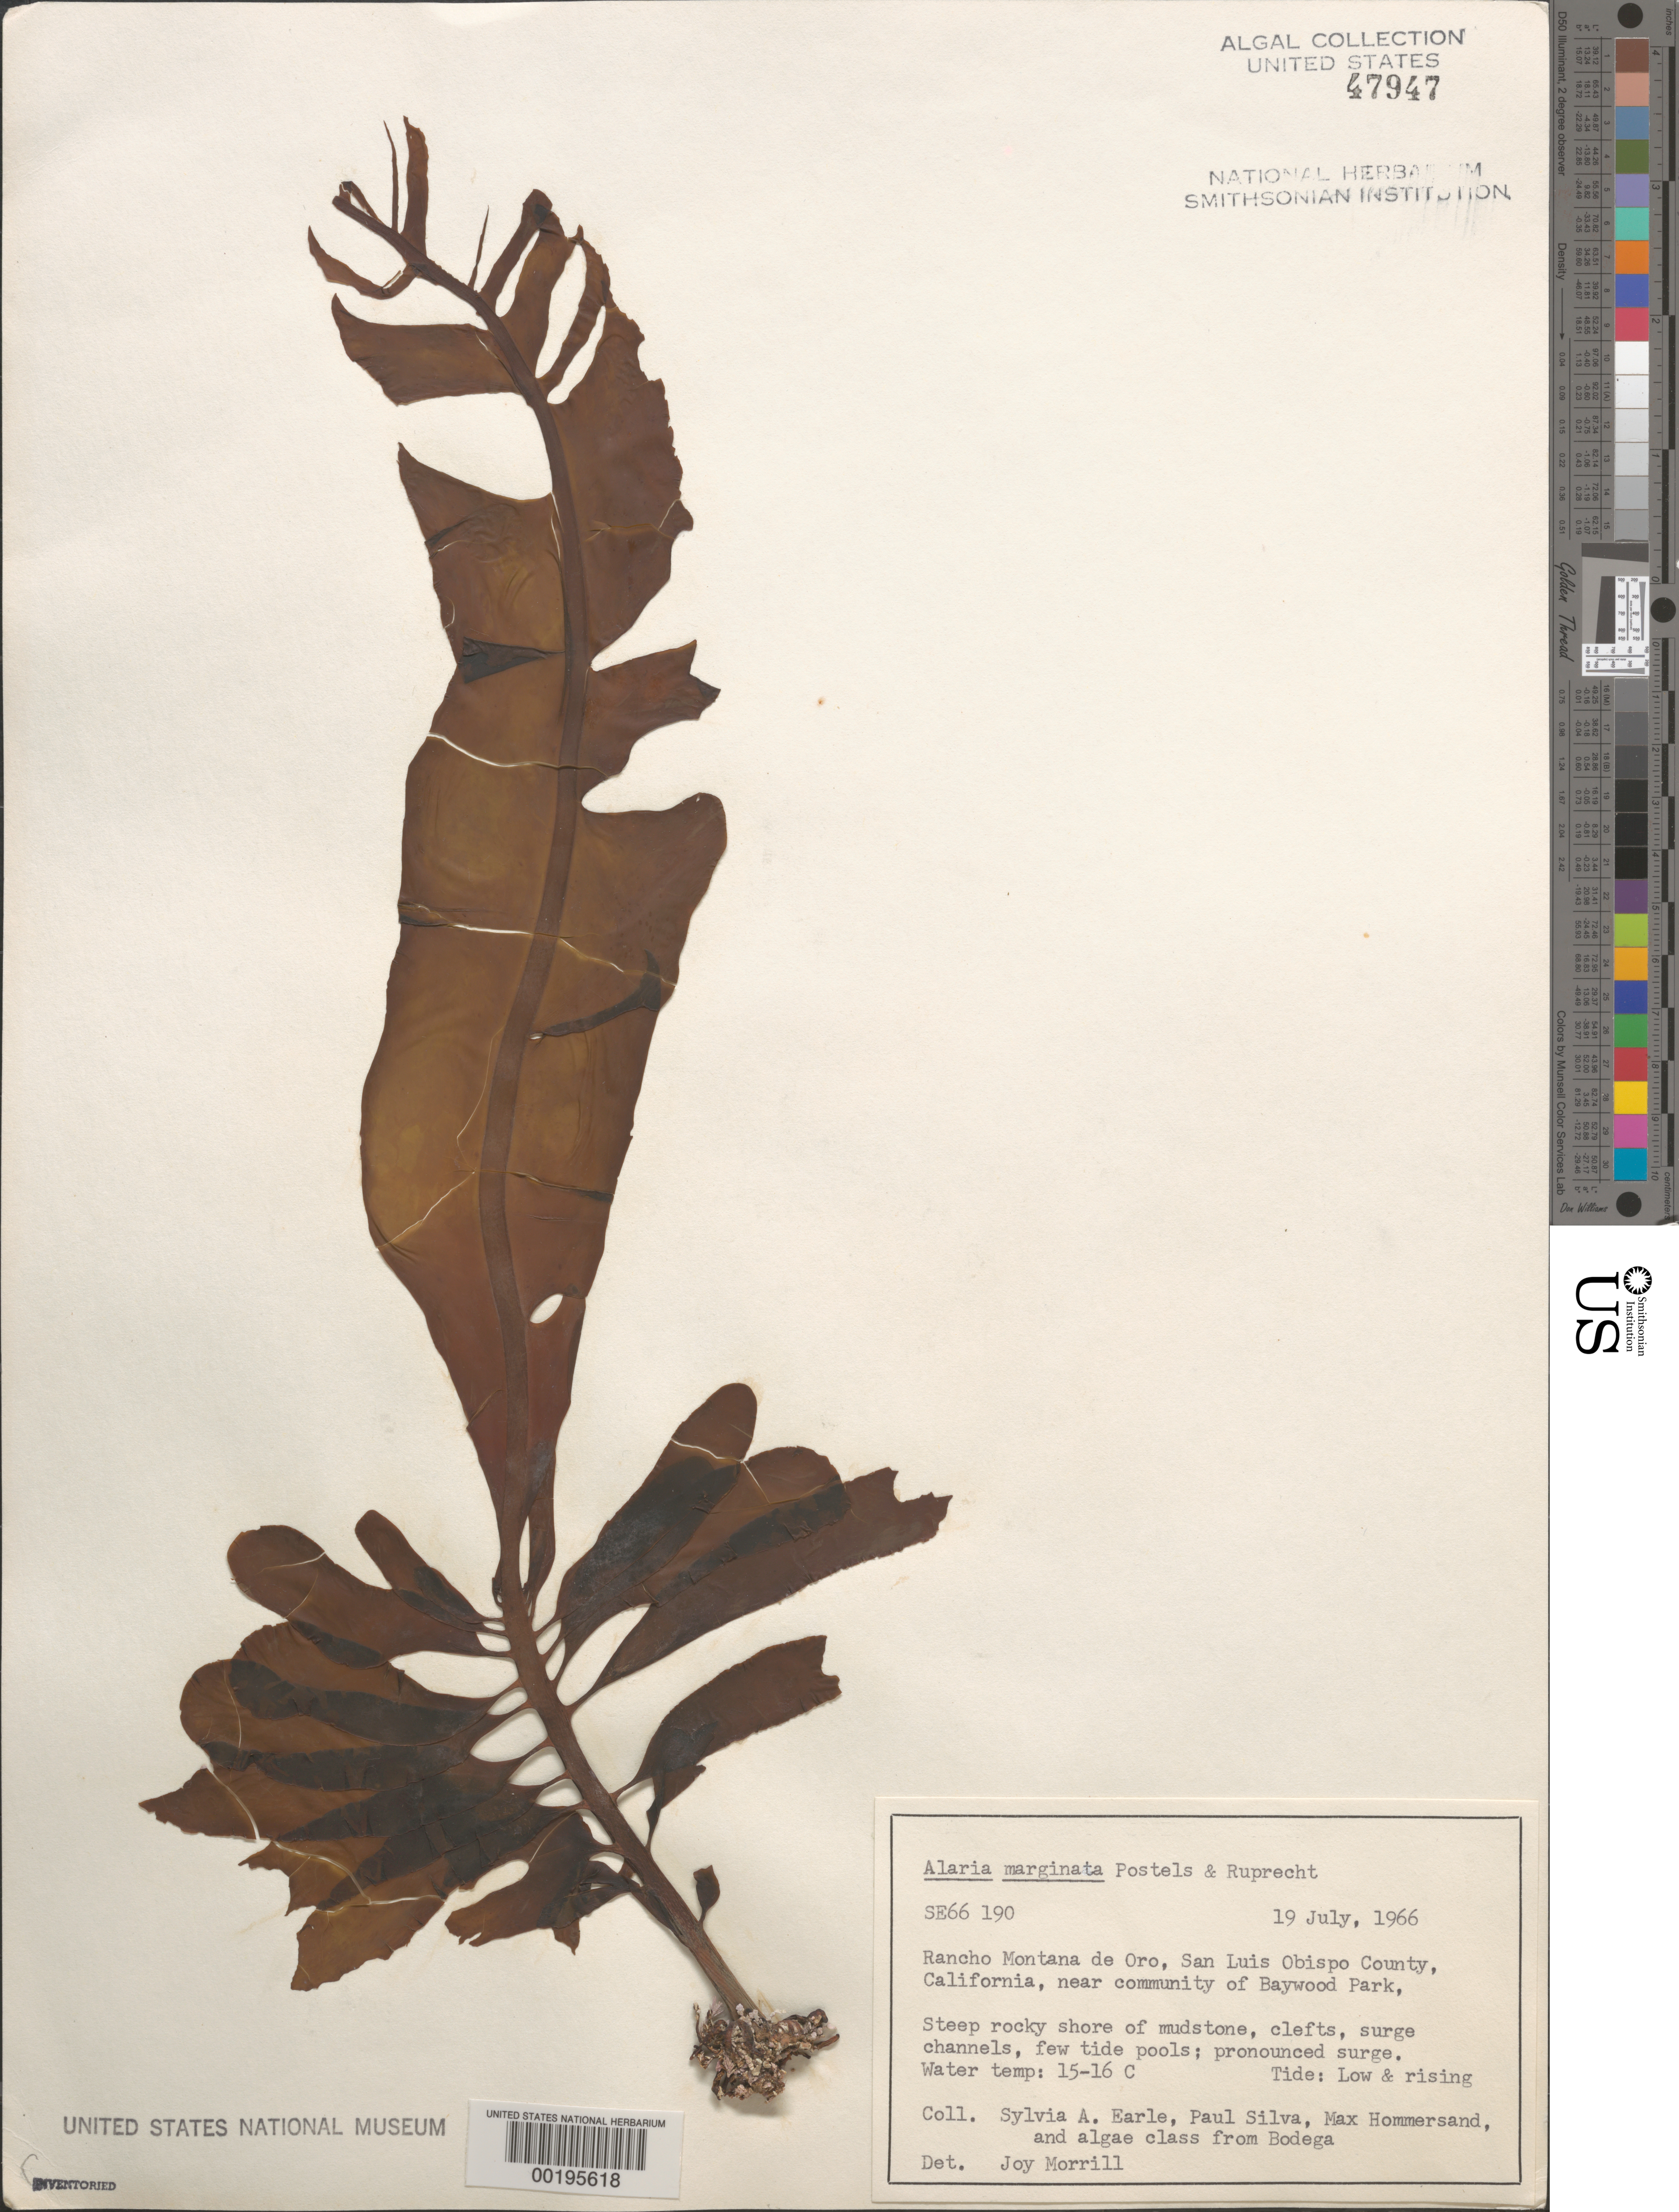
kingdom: Chromista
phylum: Ochrophyta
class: Phaeophyceae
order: Laminariales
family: Alariaceae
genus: Alaria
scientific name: Alaria marginata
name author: Ruiz & Pav.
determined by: Morrill, J.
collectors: S. A. Earle, P. C. Silva, M. H. Hommersand & Bodega Algae Class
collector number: SE 66190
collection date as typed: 19 Jul 1966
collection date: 1966-07-19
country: United States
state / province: California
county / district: San Luis Obispo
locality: Rancho Montana de Oro, near Baywood Park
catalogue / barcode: US 47947